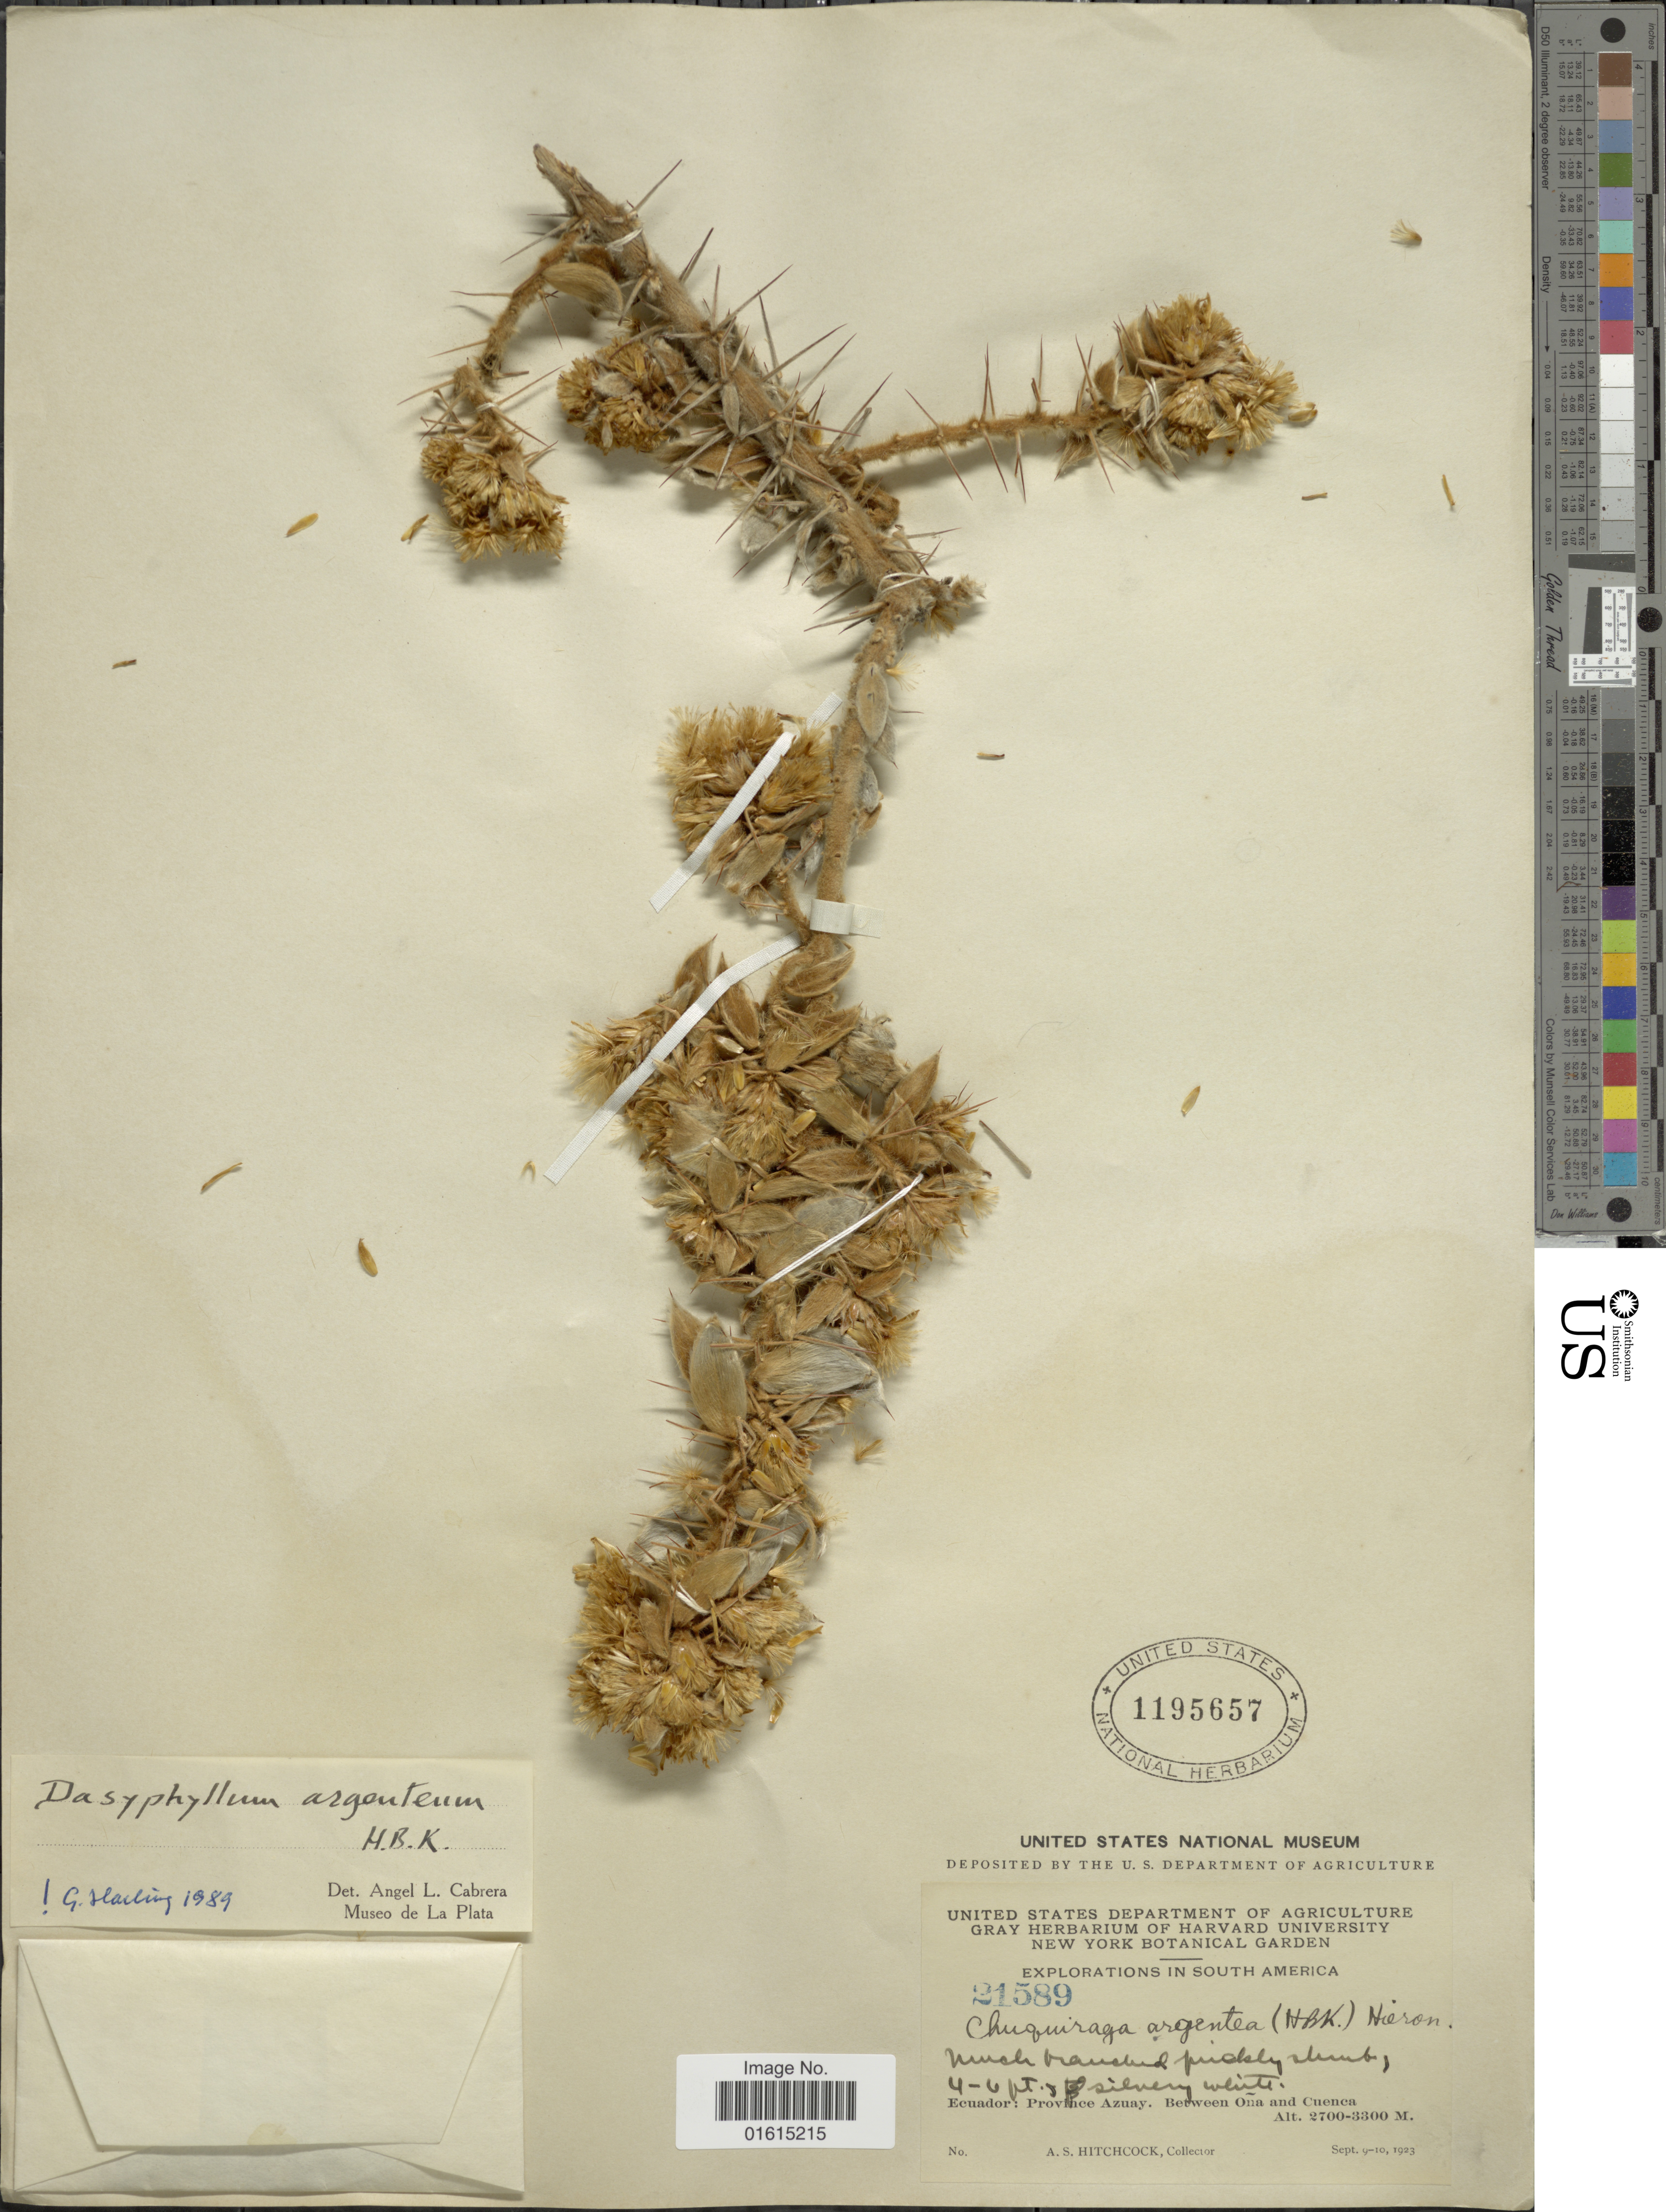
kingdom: Plantae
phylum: Tracheophyta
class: Magnoliopsida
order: Asterales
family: Asteraceae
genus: Dasyphyllum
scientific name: Dasyphyllum argenteum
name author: Kunth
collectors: A. S. Hitchcock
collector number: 21589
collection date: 1923-09-09/1923-09-10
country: Ecuador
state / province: Azuay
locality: South America, Province Azuay, between Ona and Cuenca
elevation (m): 2700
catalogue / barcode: US 1195657